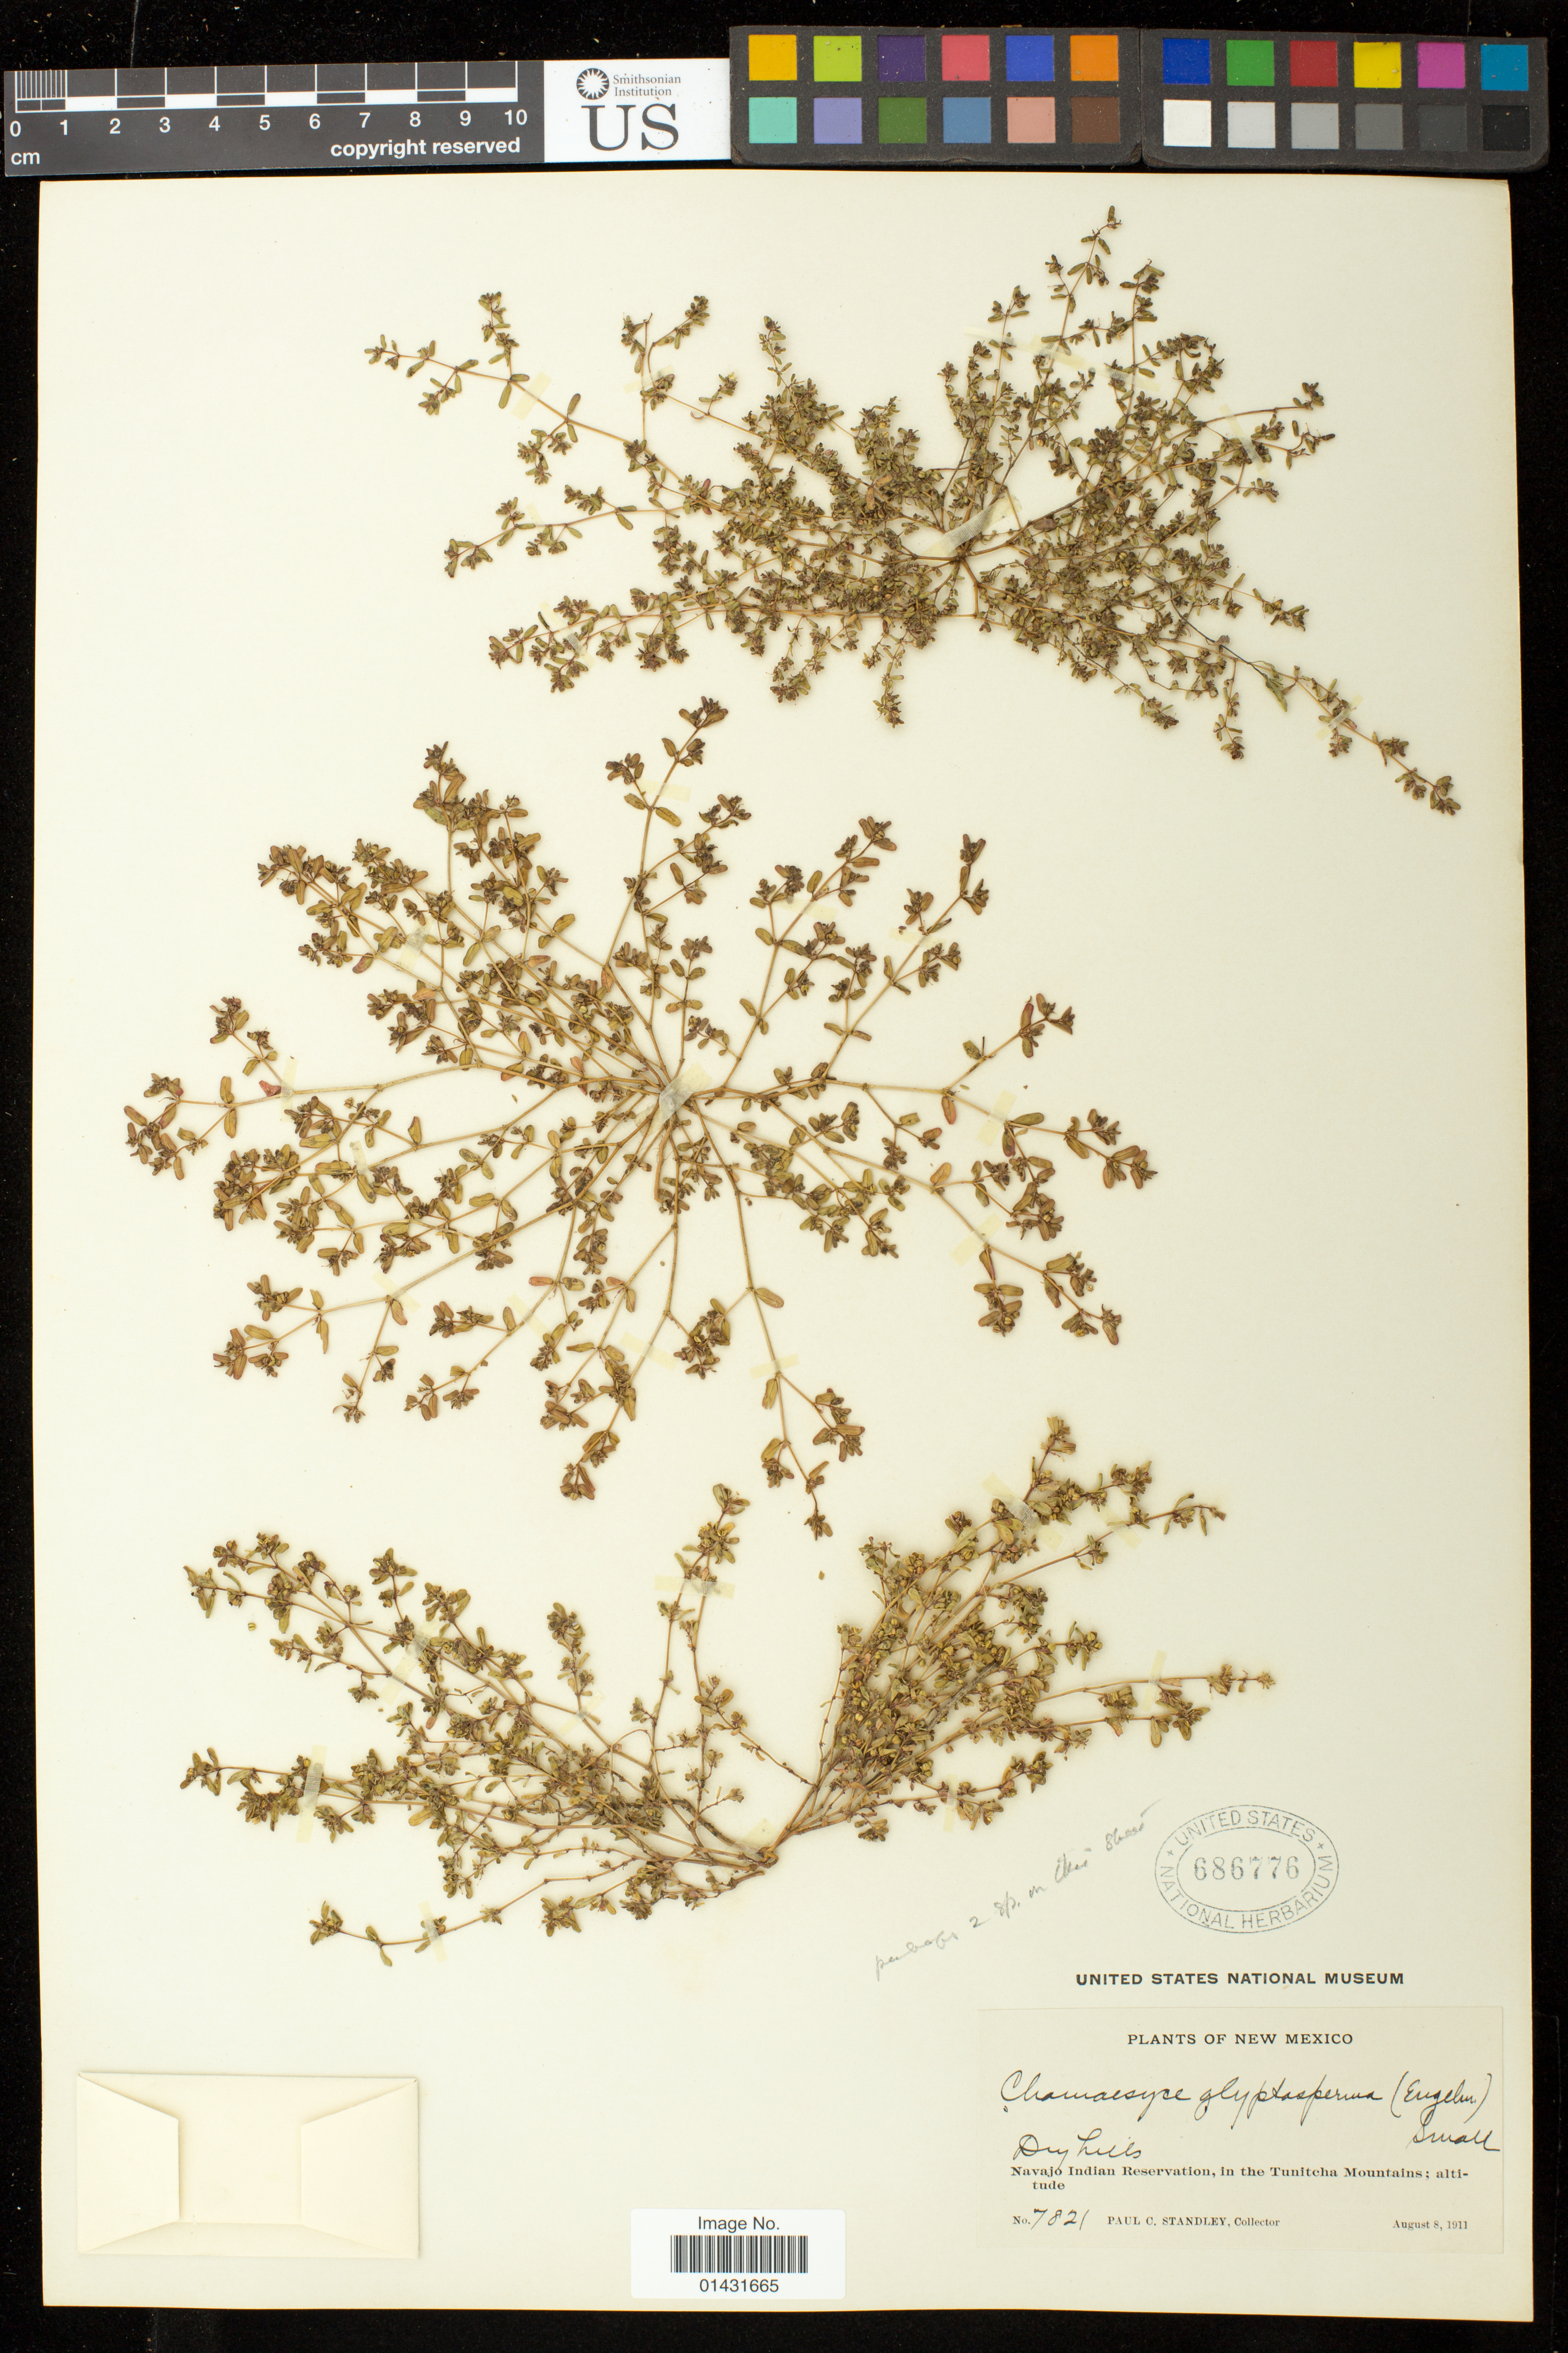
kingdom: Plantae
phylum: Tracheophyta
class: Magnoliopsida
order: Malpighiales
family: Euphorbiaceae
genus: Euphorbia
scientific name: Euphorbia glyptosperma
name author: Engelm.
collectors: P. C. Standley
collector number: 7821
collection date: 1911-08-08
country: United States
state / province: New Mexico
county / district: San Juan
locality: Navajo Indian Reservation, in the Tunitcha Mountains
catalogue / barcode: US 686776